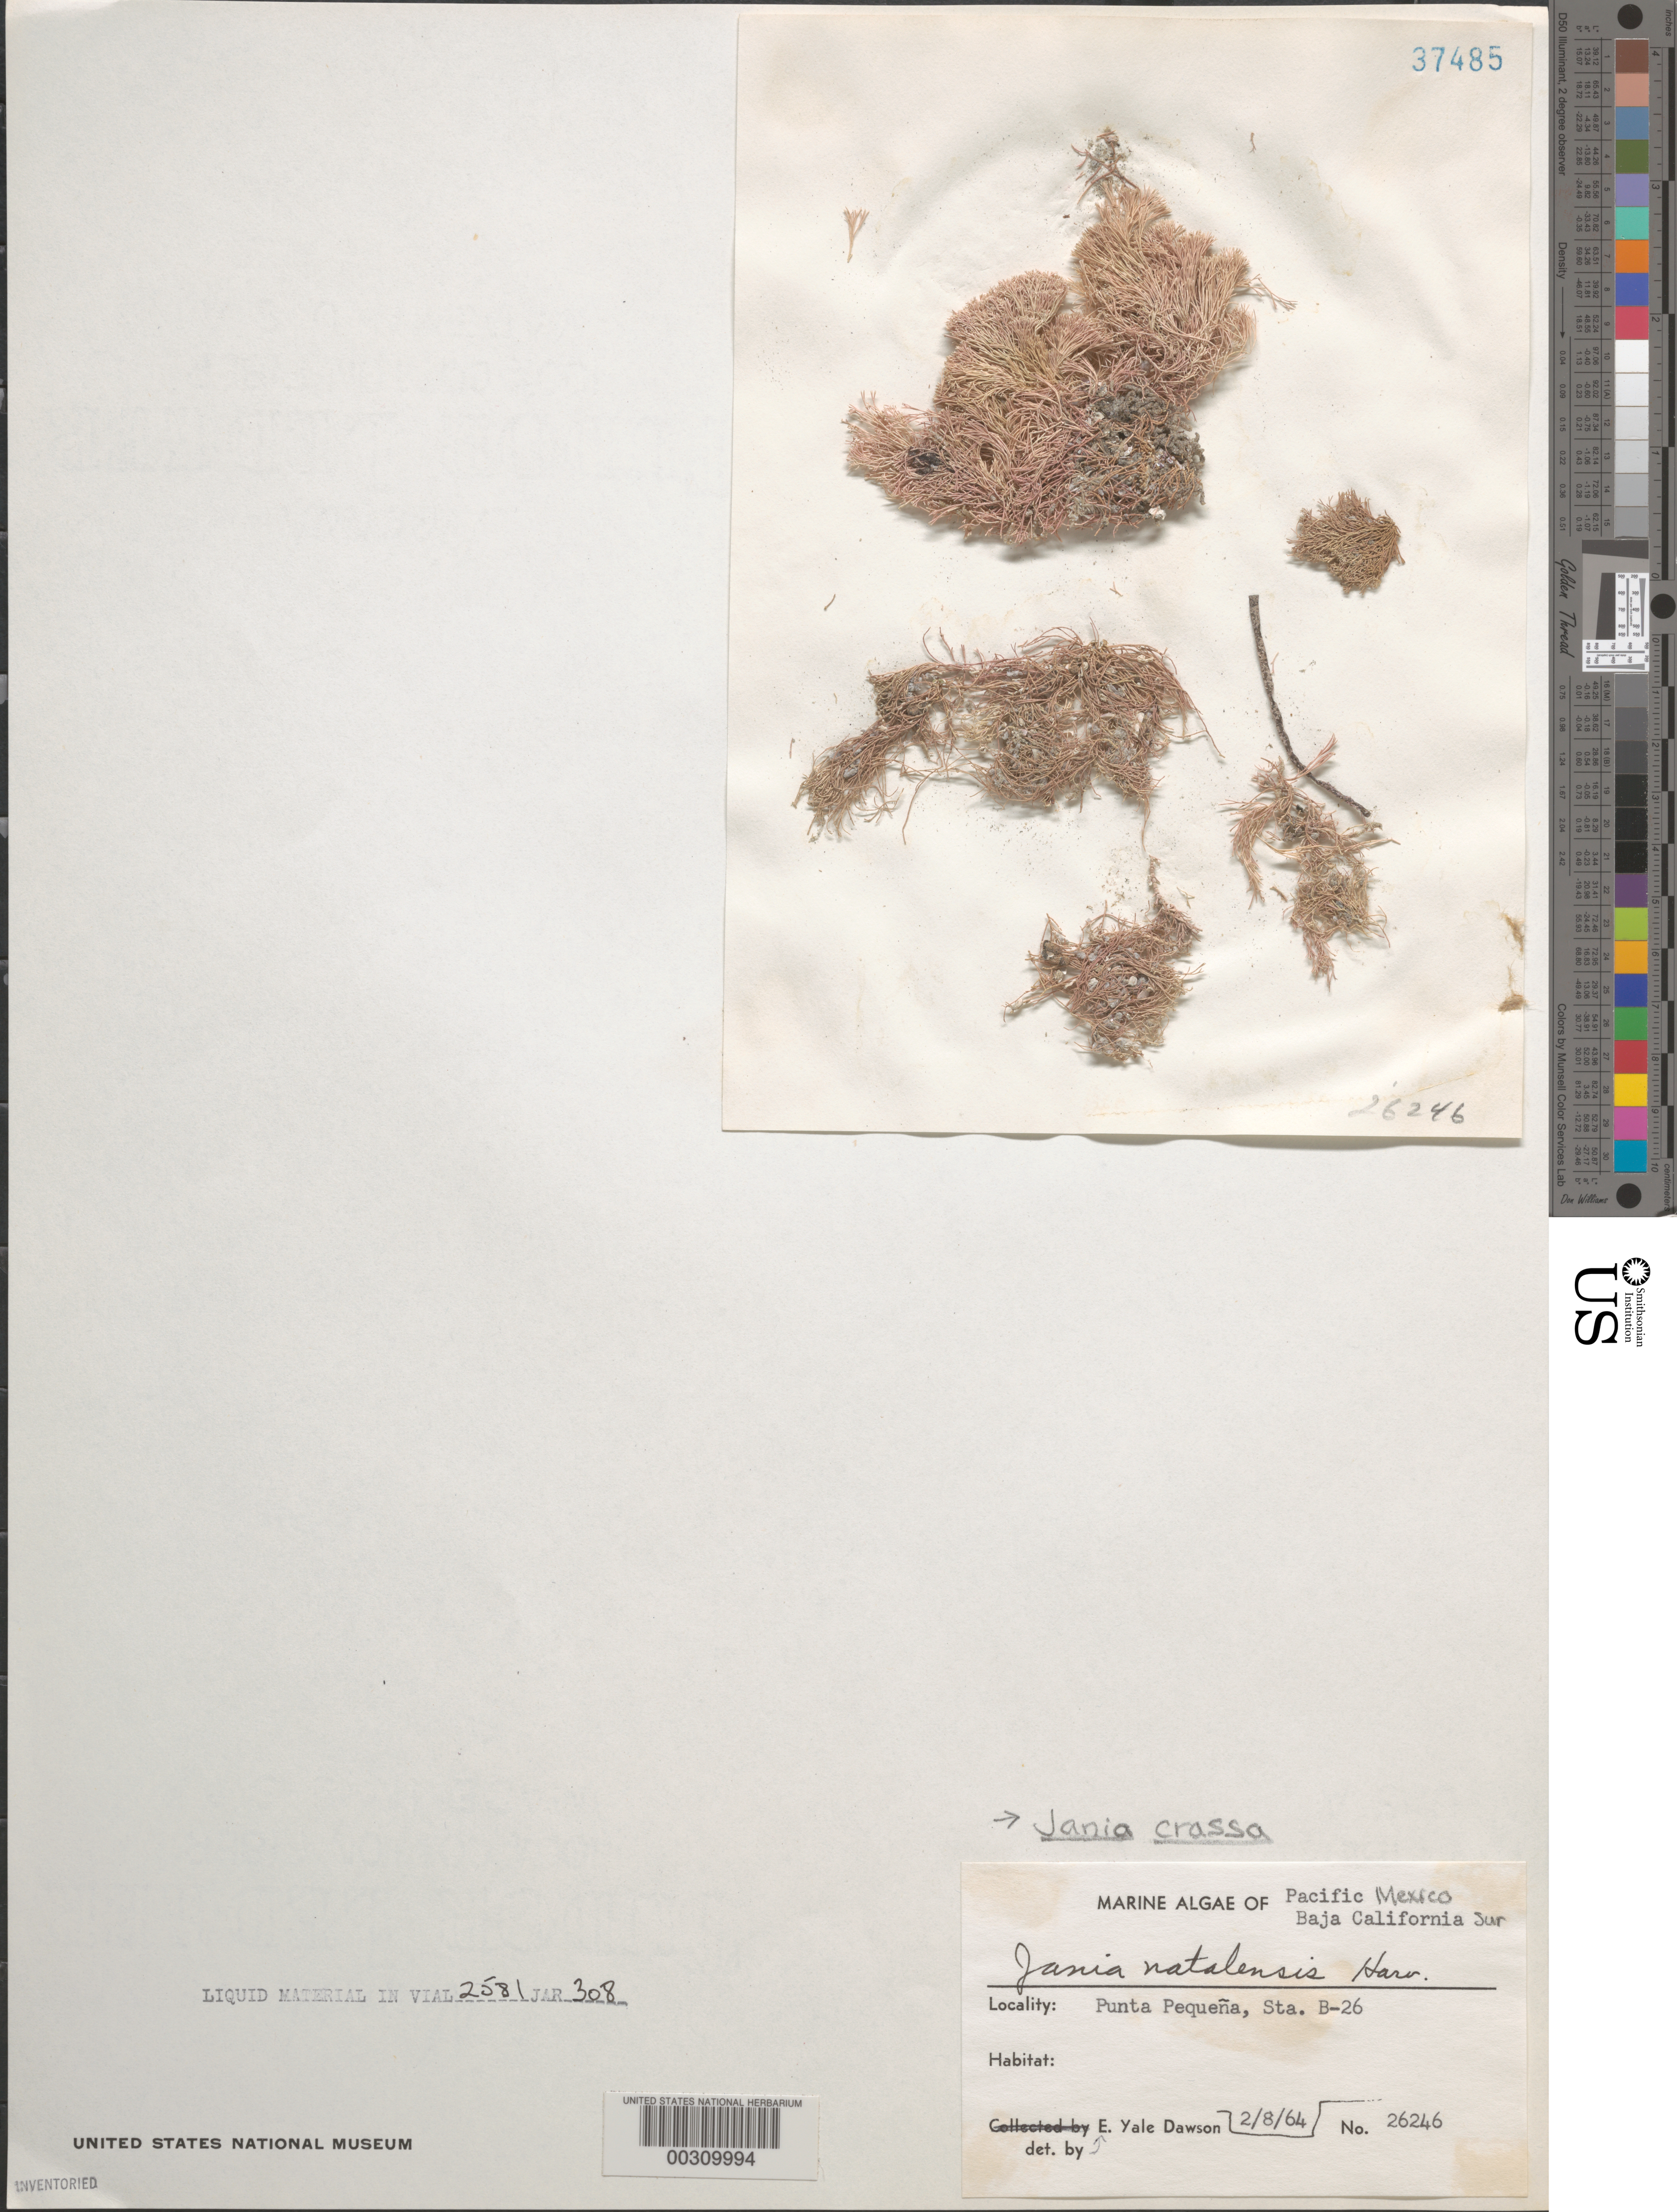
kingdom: Plantae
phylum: Rhodophyta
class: Florideophyceae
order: Corallinales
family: Corallinaceae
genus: Jania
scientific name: Jania crassa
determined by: Norris, James N.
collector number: EYD 26246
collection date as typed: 08 Feb 1964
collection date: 1964-02-08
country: Mexico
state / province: Baja California Sur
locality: Punta Pequena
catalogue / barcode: US 37485